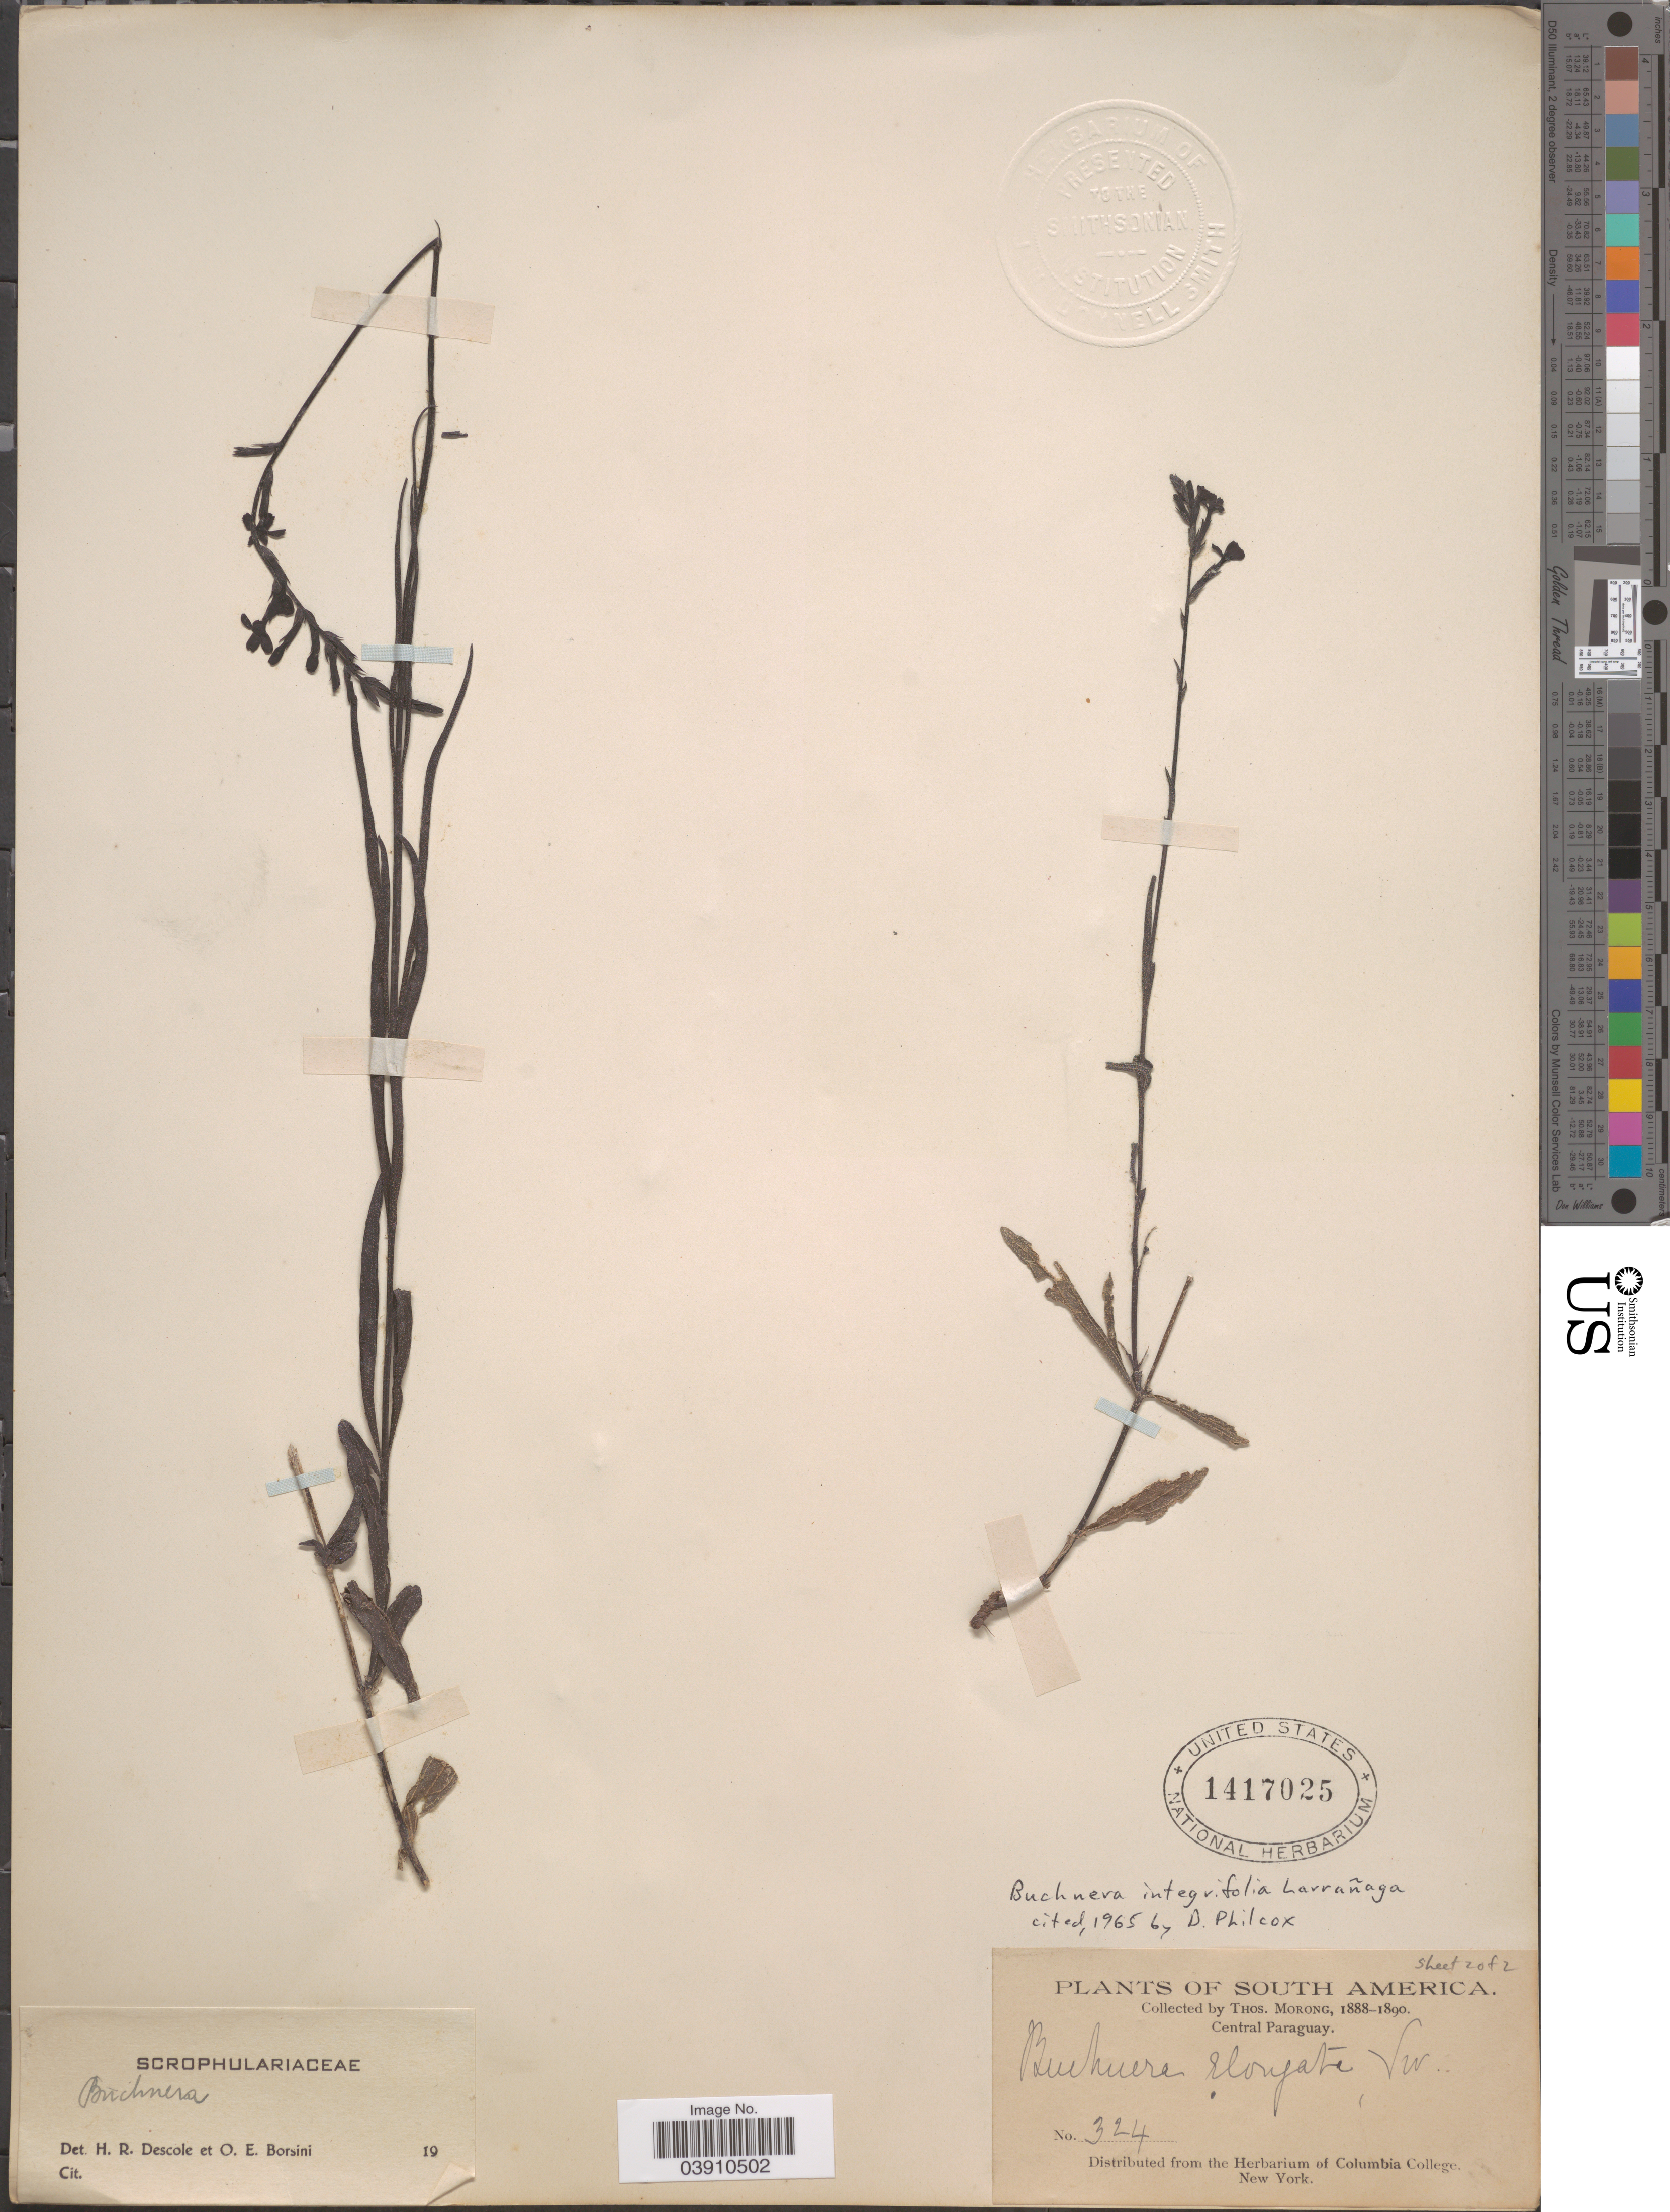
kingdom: Plantae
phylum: Tracheophyta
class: Magnoliopsida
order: Lamiales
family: Orobanchaceae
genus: Buchnera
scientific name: Buchnera integrifolia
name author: Larrañaga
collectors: ex herb. T. Morong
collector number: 324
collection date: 1888/1890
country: Paraguay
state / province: Central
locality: Central Paraguay.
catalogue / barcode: US 1417025